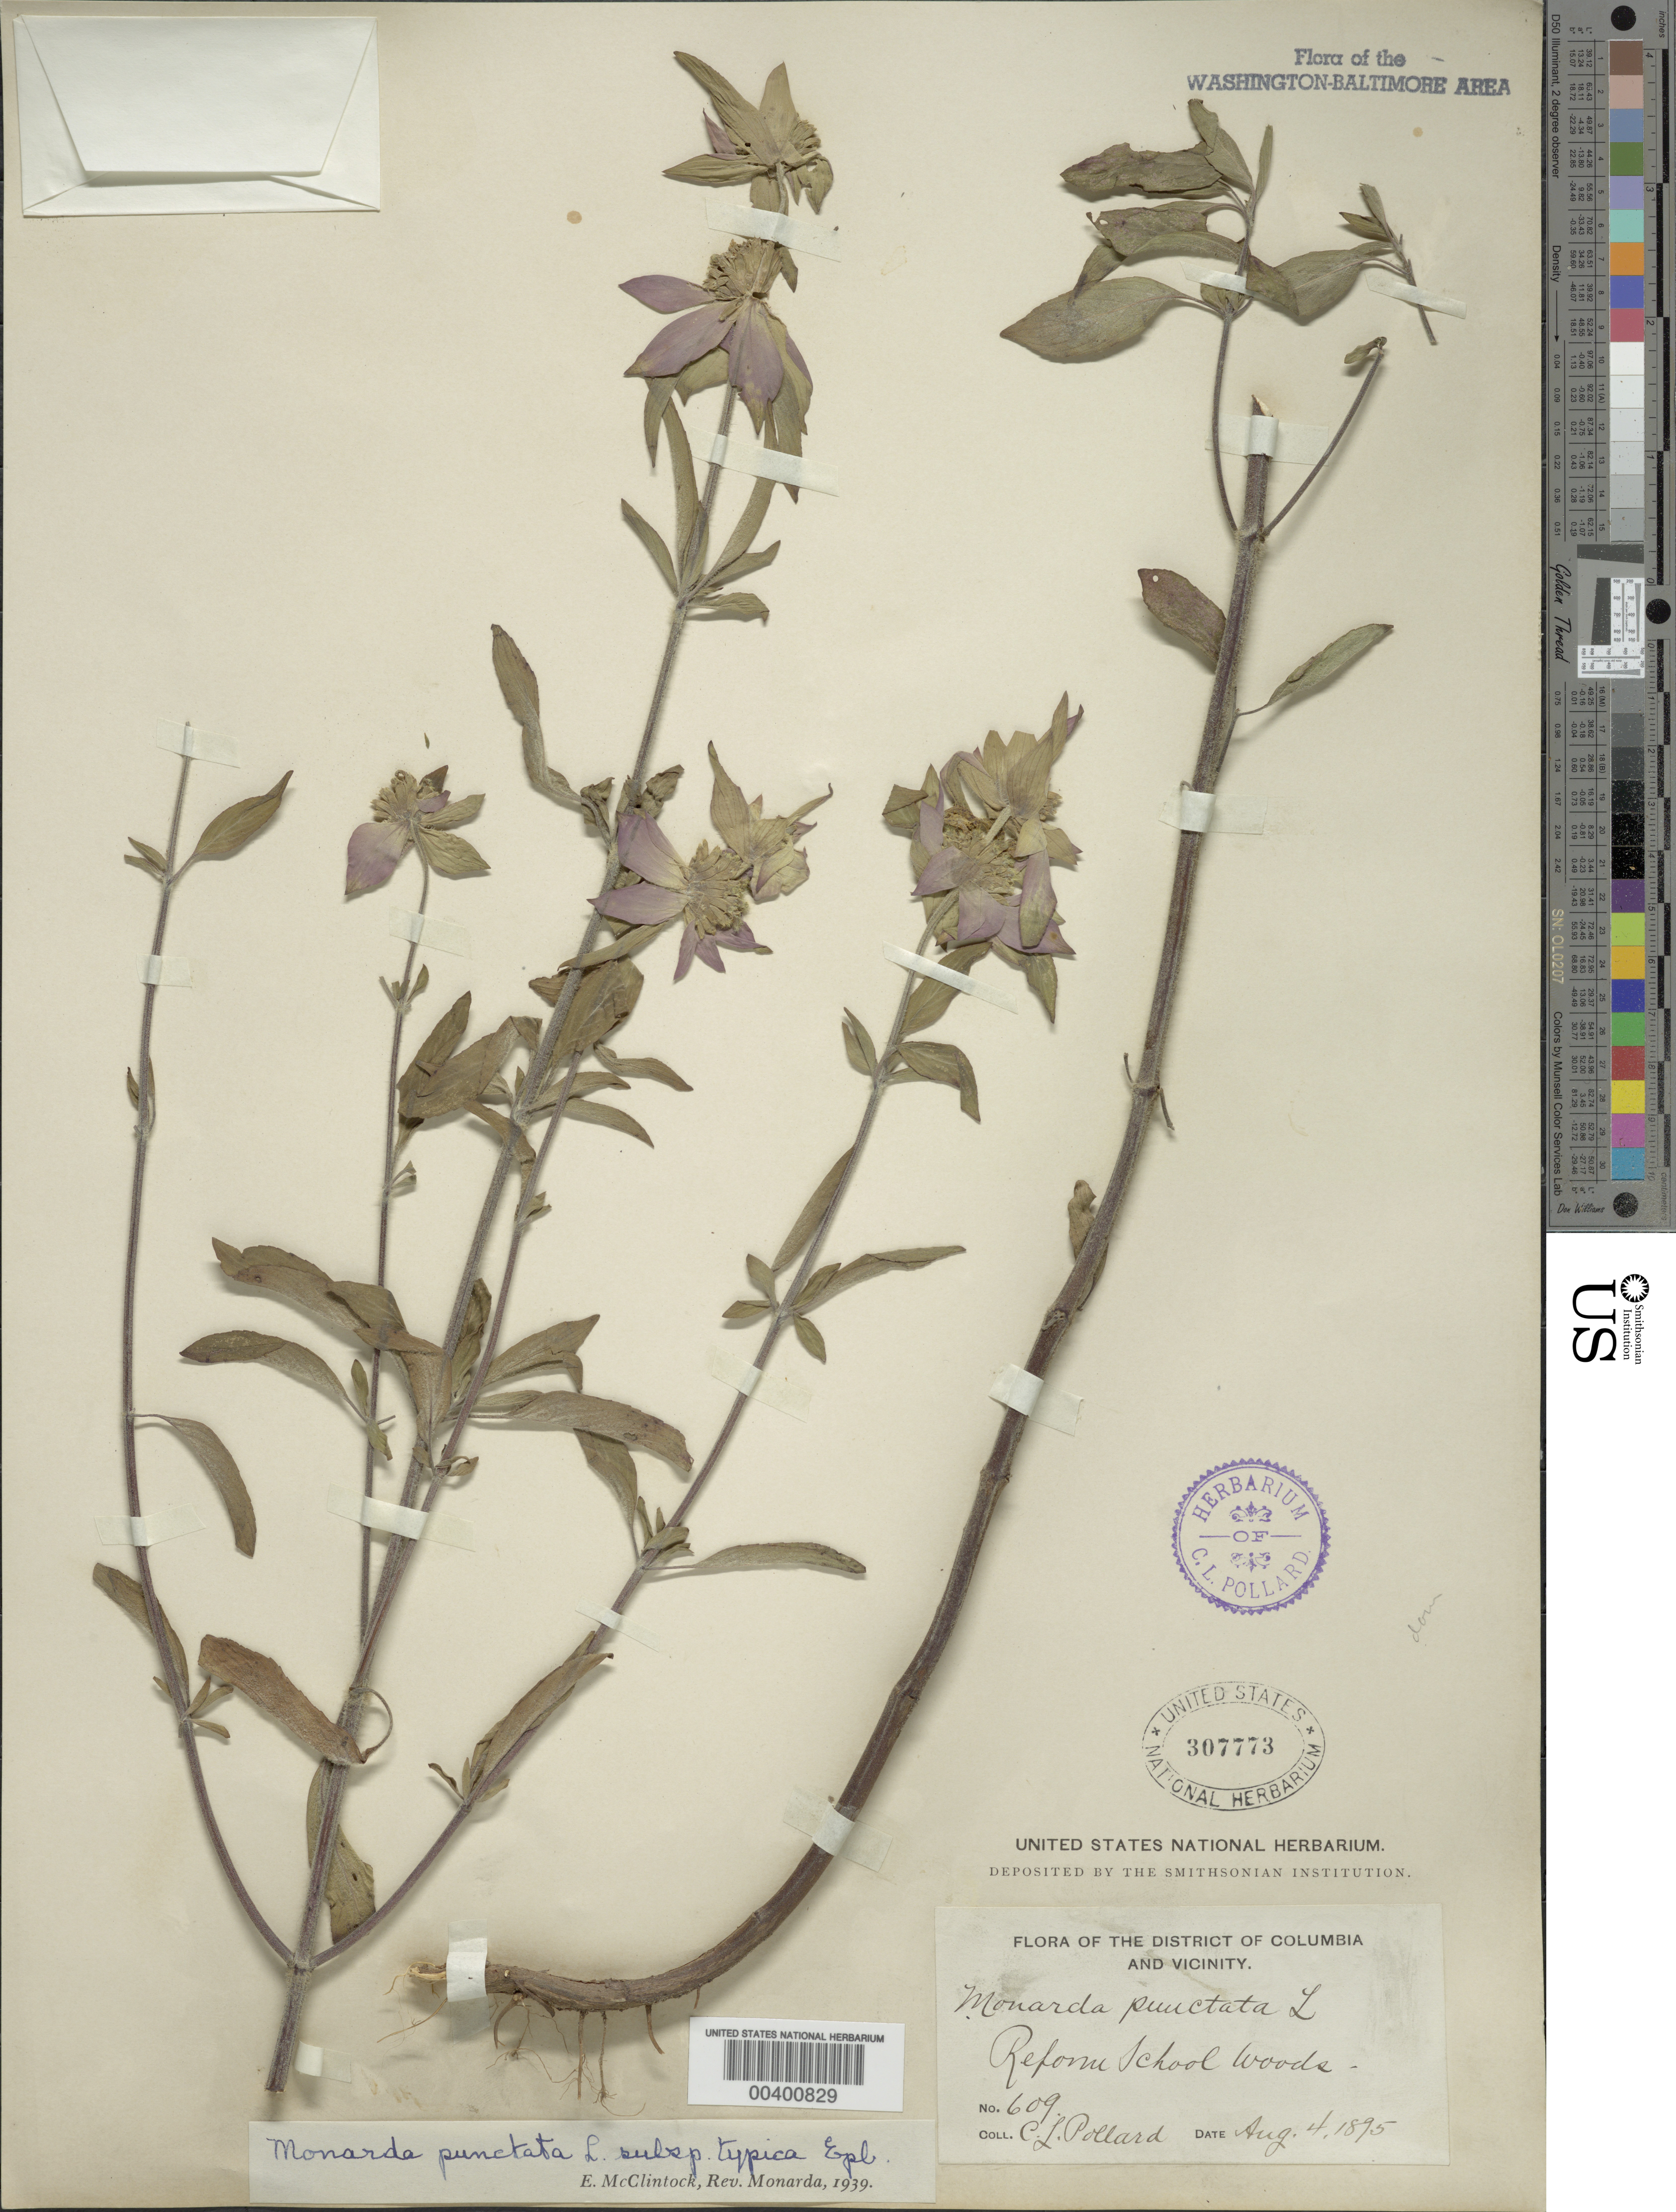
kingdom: Plantae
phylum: Tracheophyta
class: Magnoliopsida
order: Lamiales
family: Lamiaceae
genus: Monarda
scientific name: Monarda punctata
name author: L.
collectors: C. L. Pollard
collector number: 609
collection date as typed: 04 Aug 1895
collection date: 1895-08-04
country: United States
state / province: District of Columbia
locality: Reform School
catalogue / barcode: US 307773